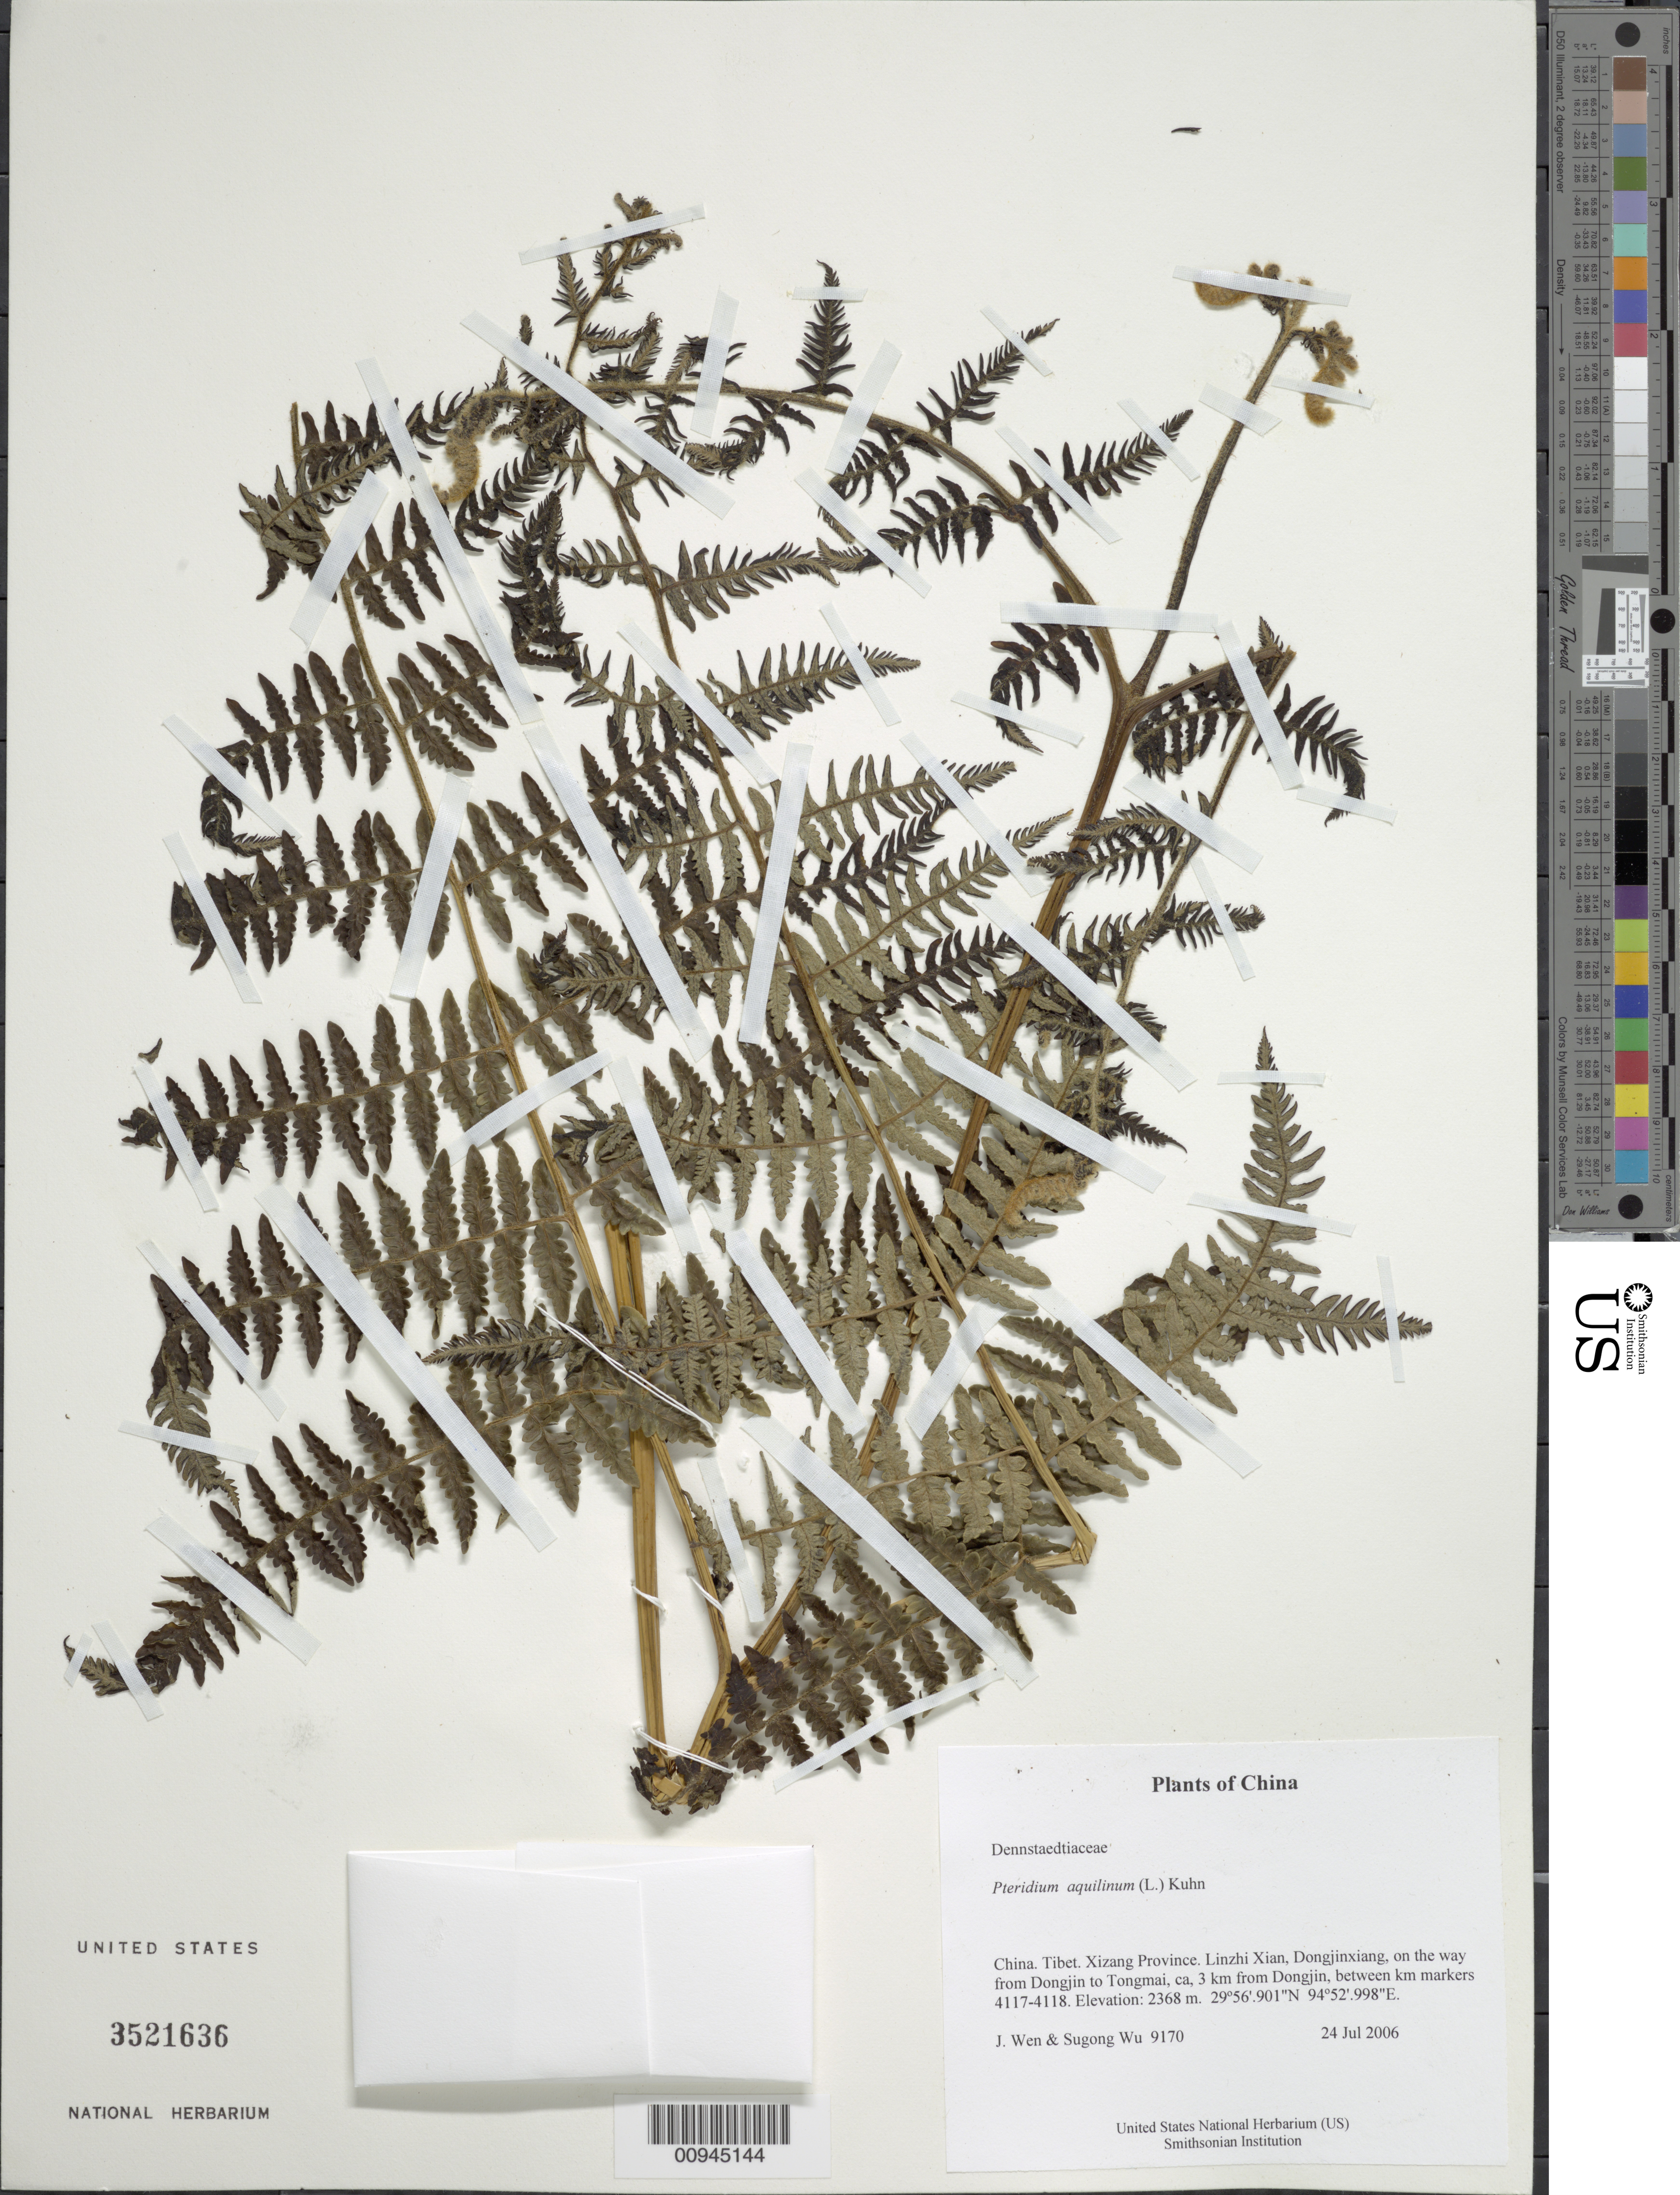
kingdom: Plantae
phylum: Tracheophyta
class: Polypodiopsida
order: Polypodiales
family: Dennstaedtiaceae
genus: Pteridium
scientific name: Pteridium aquilinum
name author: (L.) Kuhn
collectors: J. Wen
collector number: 9170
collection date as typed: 24 Jul 2006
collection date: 2006-07-24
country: China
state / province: Xizang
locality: Xizang Province. Linzhi Xian, Dongjinxiang, on the way from Dongjin to Tongmai, ca, 3 km from Dongjin, between km markers 4117-4118.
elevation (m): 2368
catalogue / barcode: US 3521636